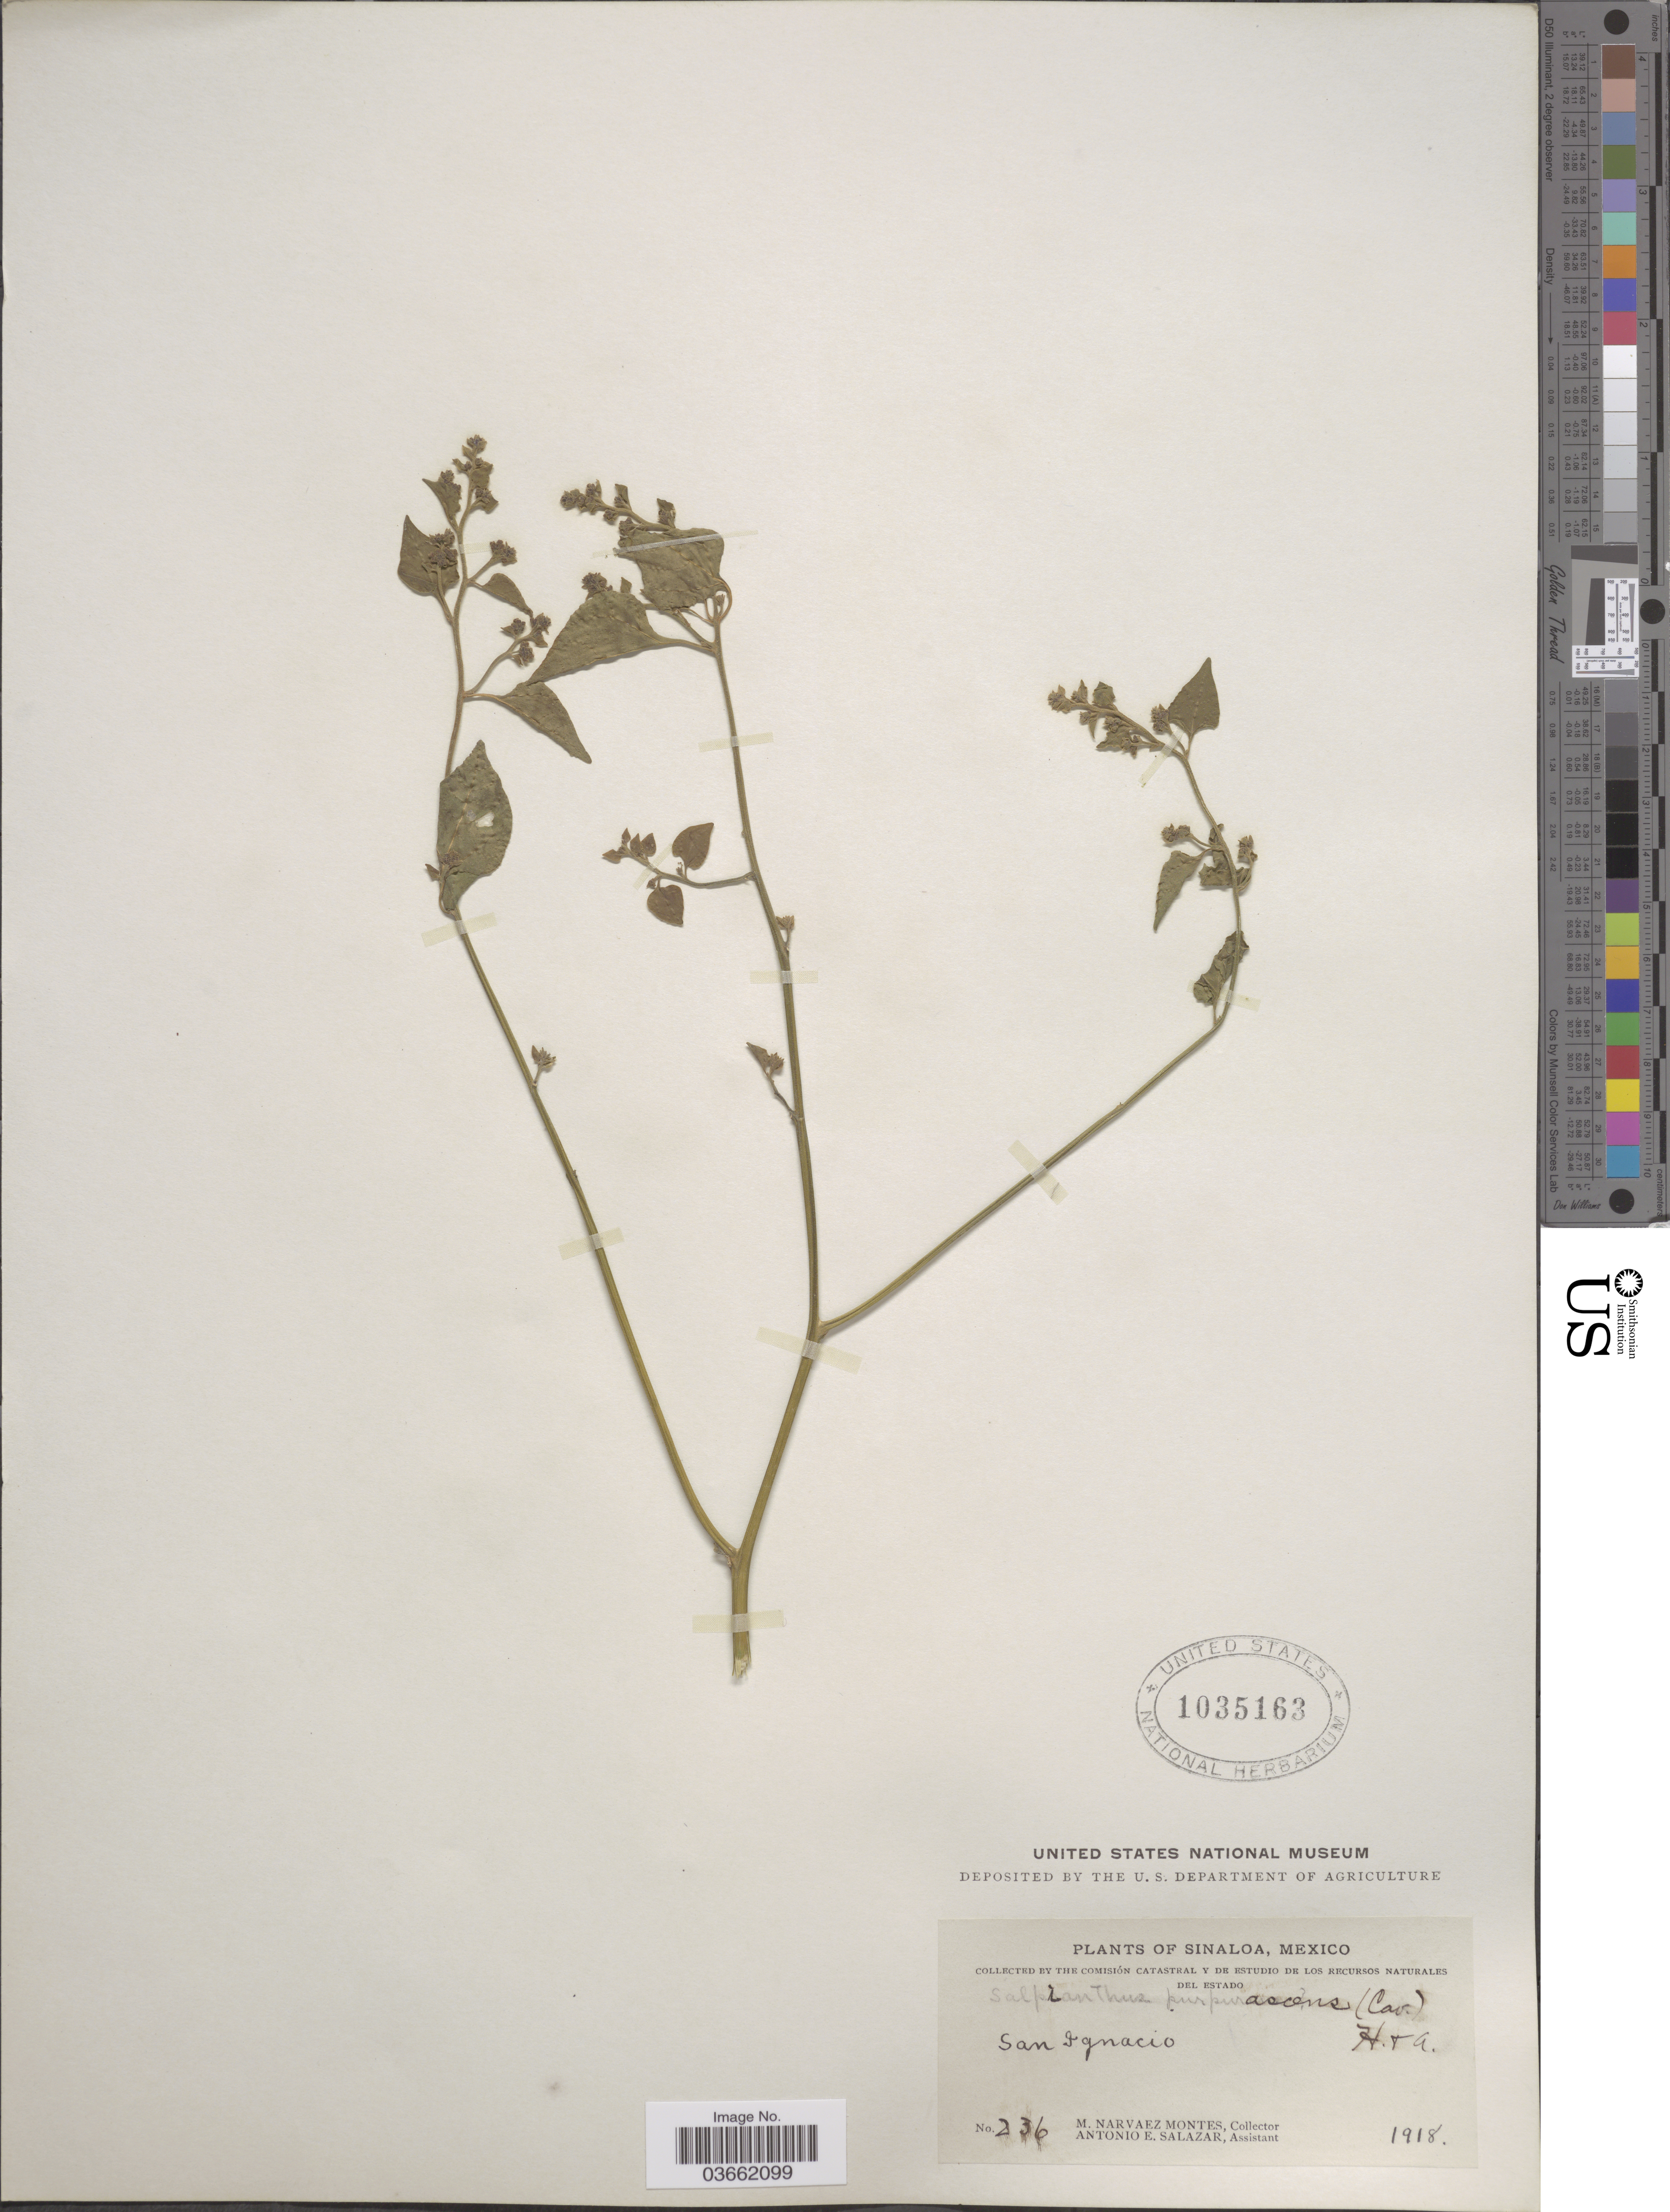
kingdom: Plantae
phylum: Tracheophyta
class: Magnoliopsida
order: Caryophyllales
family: Nyctaginaceae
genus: Salpianthus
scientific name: Salpianthus purpurascens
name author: (Cav. ex Lag.) Hook. & Arn.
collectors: M. Narvaez-Montes & A. E. Salazar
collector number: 236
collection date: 1918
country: Mexico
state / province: Sinaloa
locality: San Ignacio.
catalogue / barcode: US 1035163